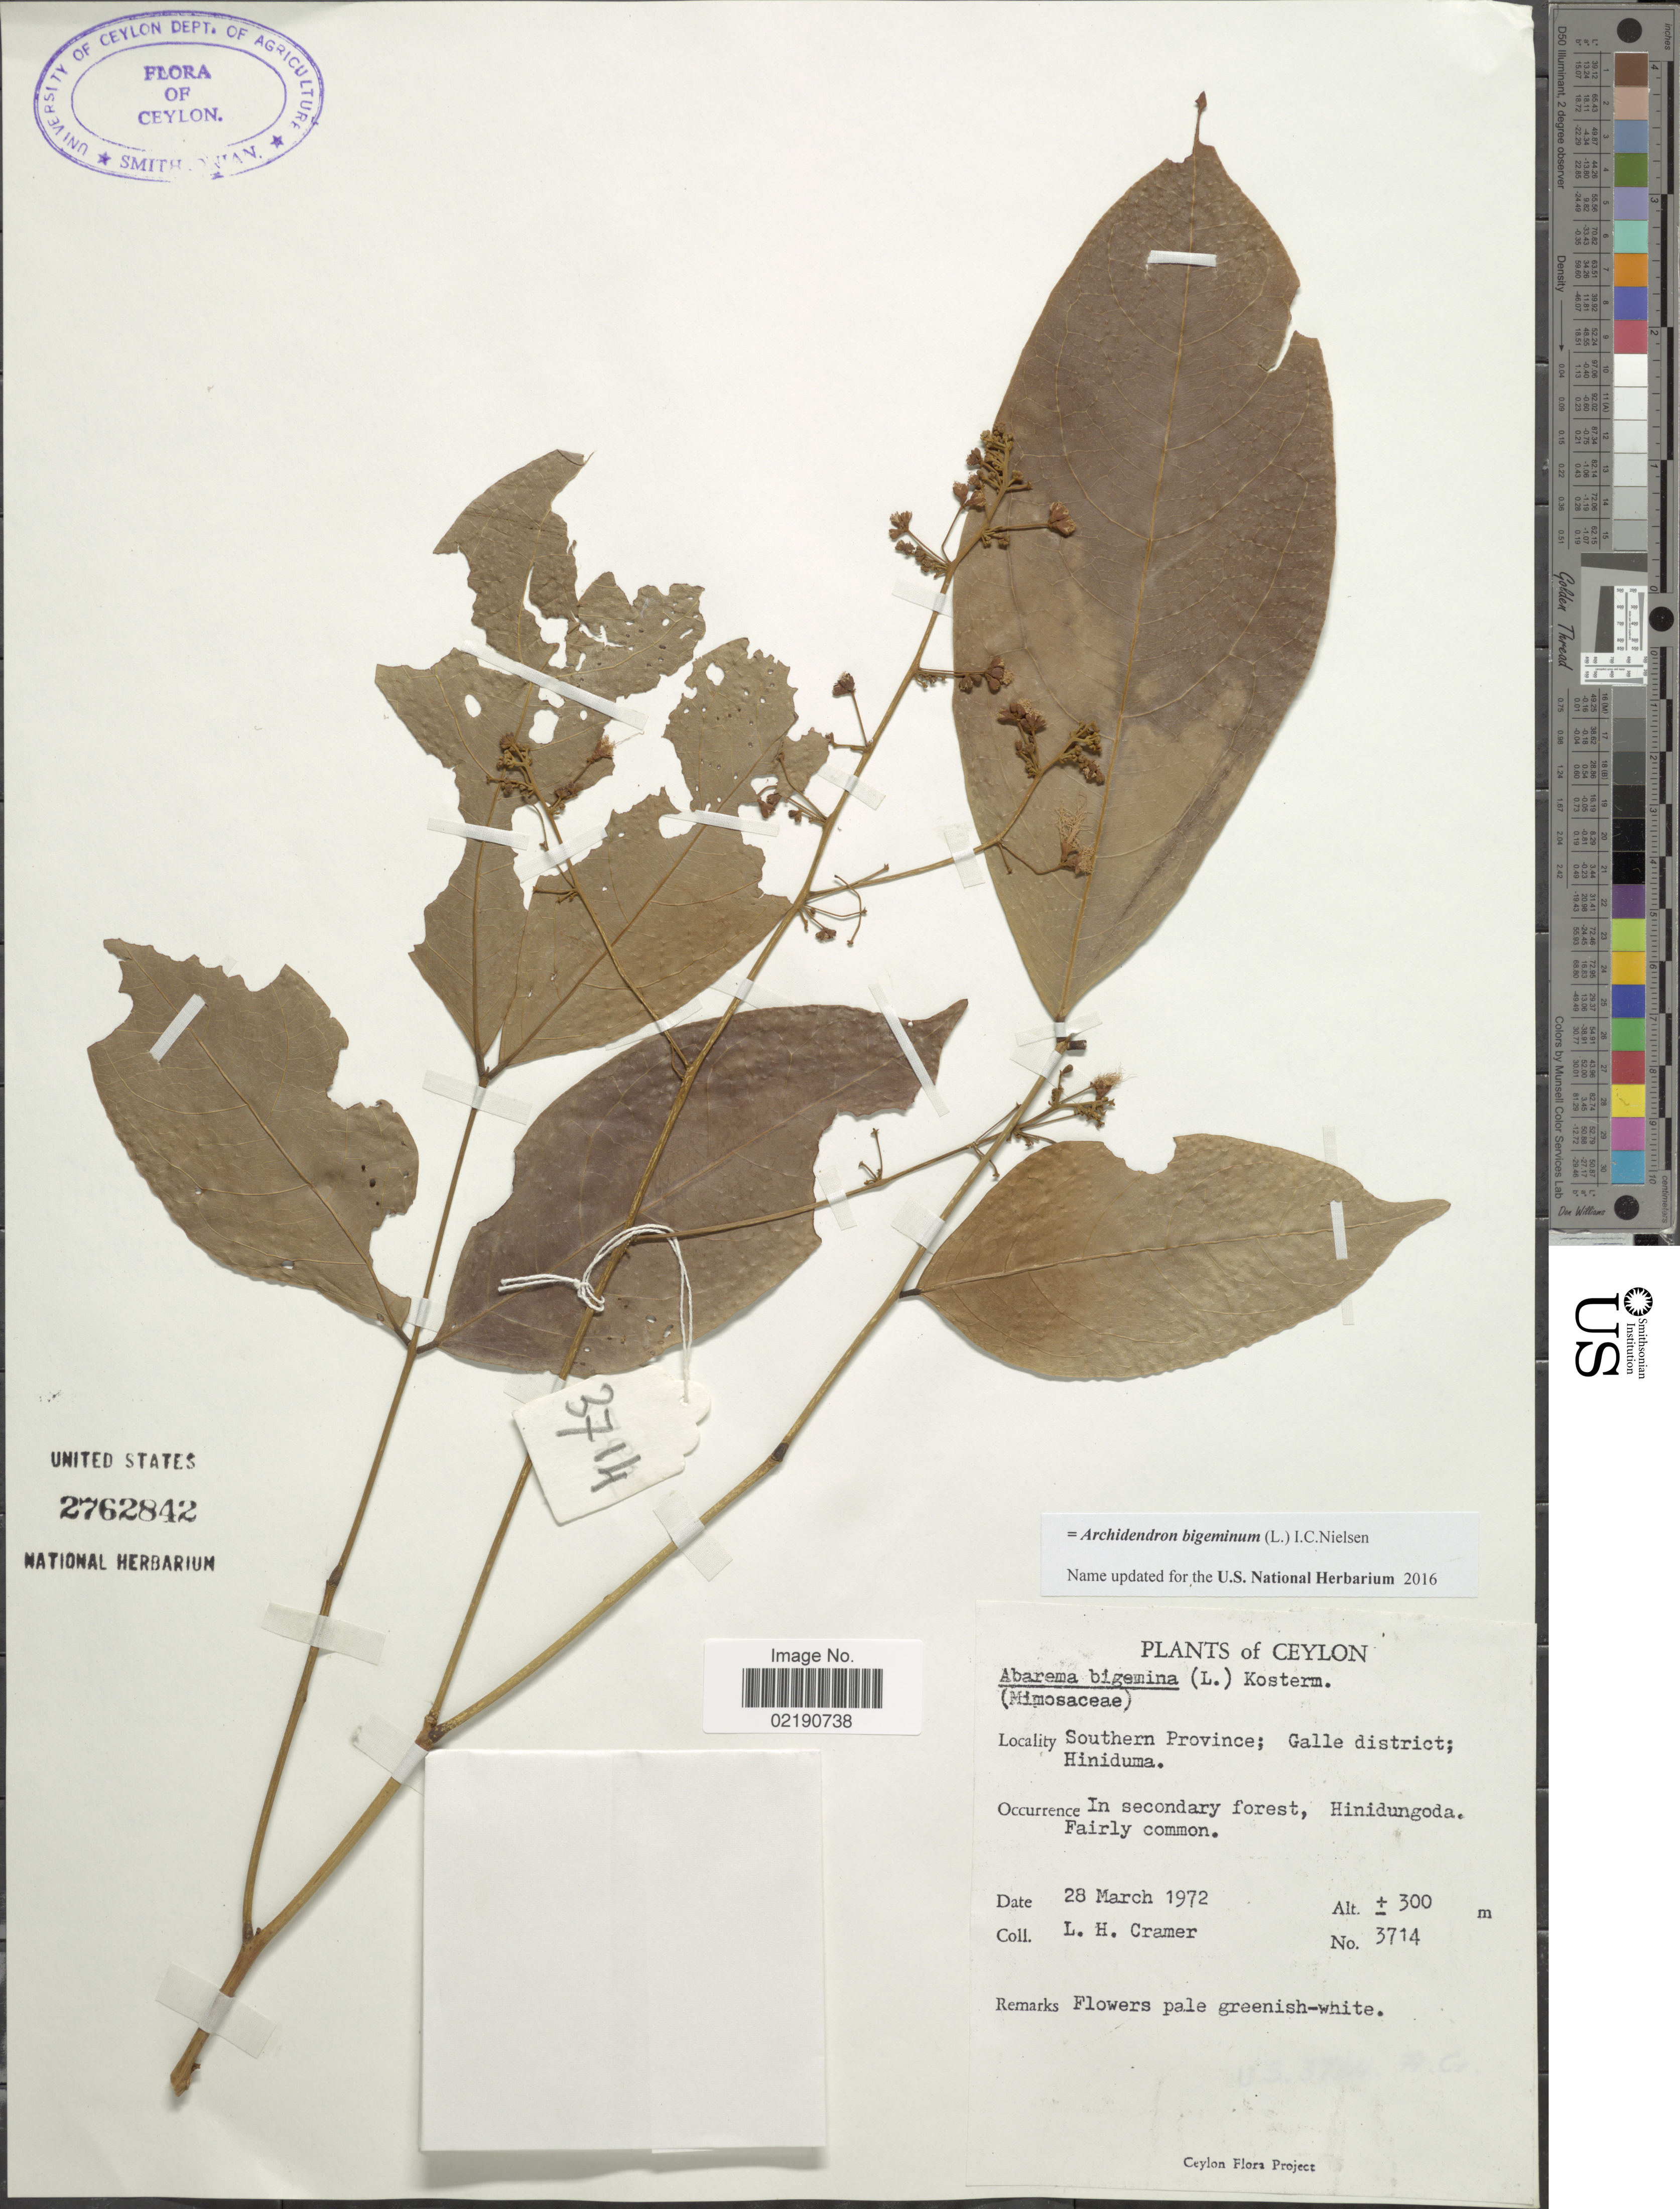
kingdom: Plantae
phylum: Tracheophyta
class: Magnoliopsida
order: Fabales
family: Fabaceae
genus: Archidendron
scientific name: Archidendron bigeminum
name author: I.C. Nielsen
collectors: L. H. Cramer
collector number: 3714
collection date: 1972-03-28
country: Sri Lanka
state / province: Southern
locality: Ceylon, Galle District, Hiniduma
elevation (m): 300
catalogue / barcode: US 2762842